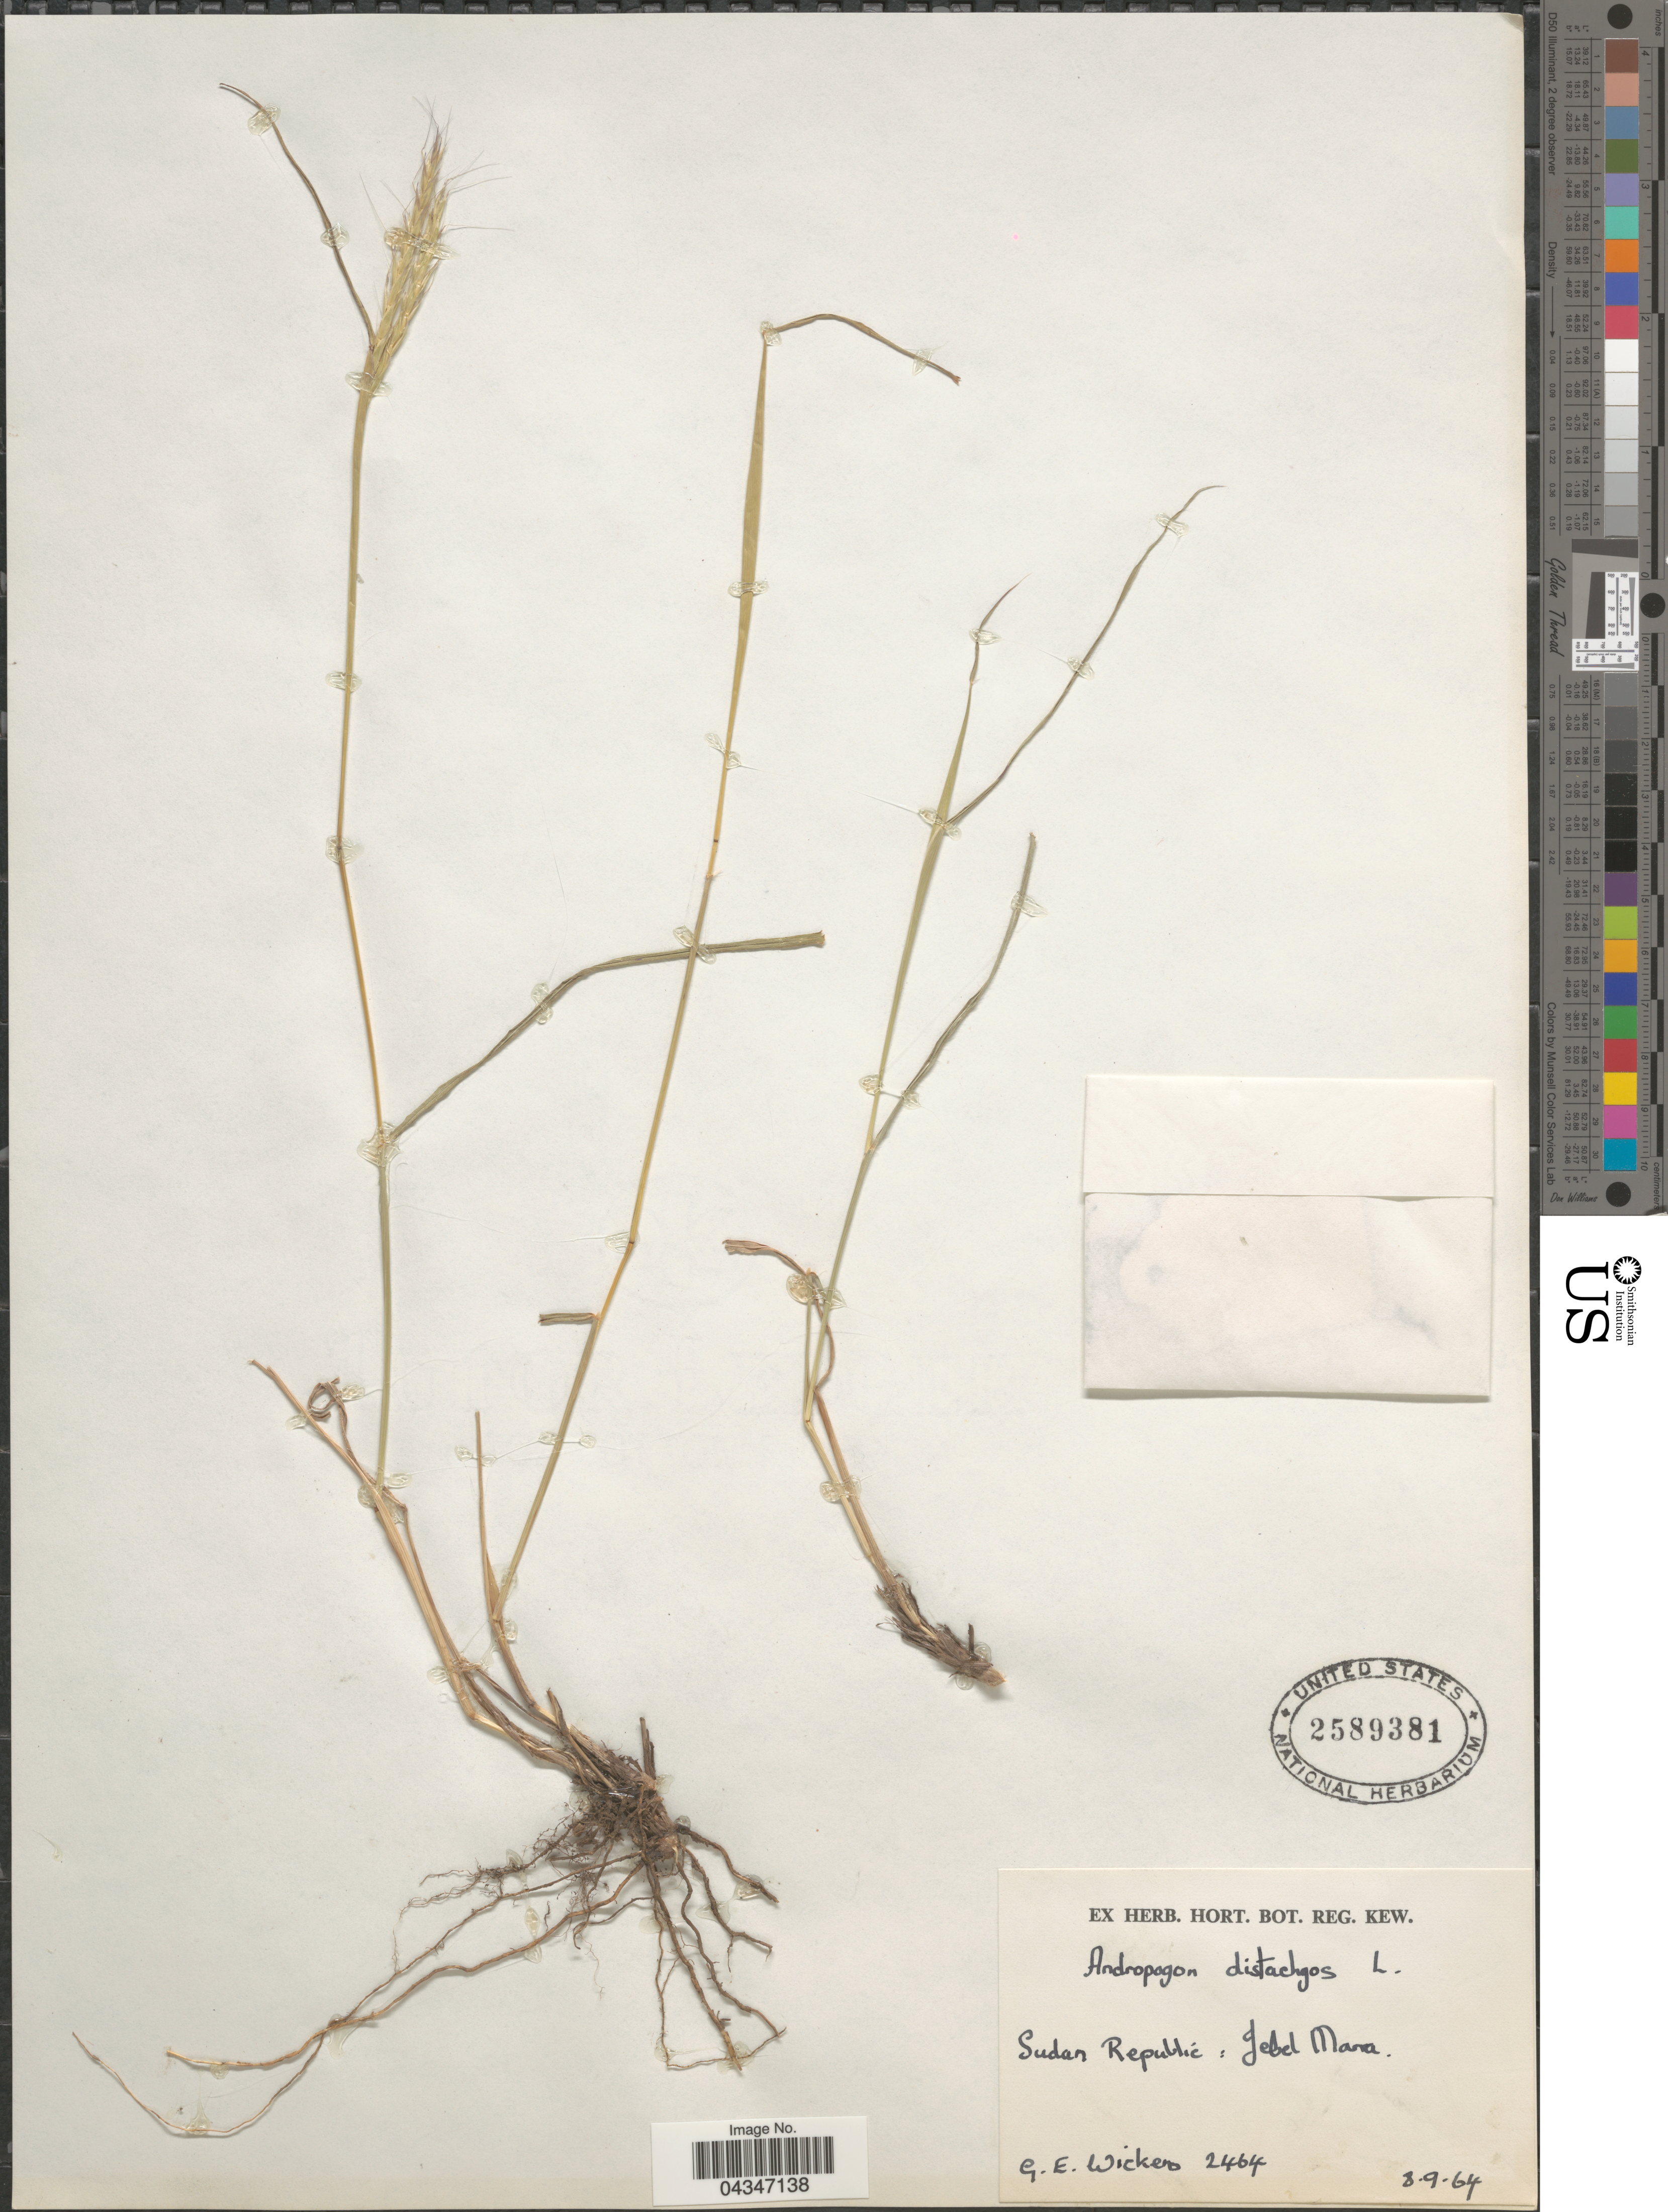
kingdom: Plantae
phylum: Tracheophyta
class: Liliopsida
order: Poales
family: Poaceae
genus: Andropogon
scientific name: Andropogon distachyos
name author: L.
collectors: G. Wickens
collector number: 2464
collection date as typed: Transcribed d/m/y: 8/9/64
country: Sudan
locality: Sudan Republic: Jebel Marra.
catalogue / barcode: US 2589381